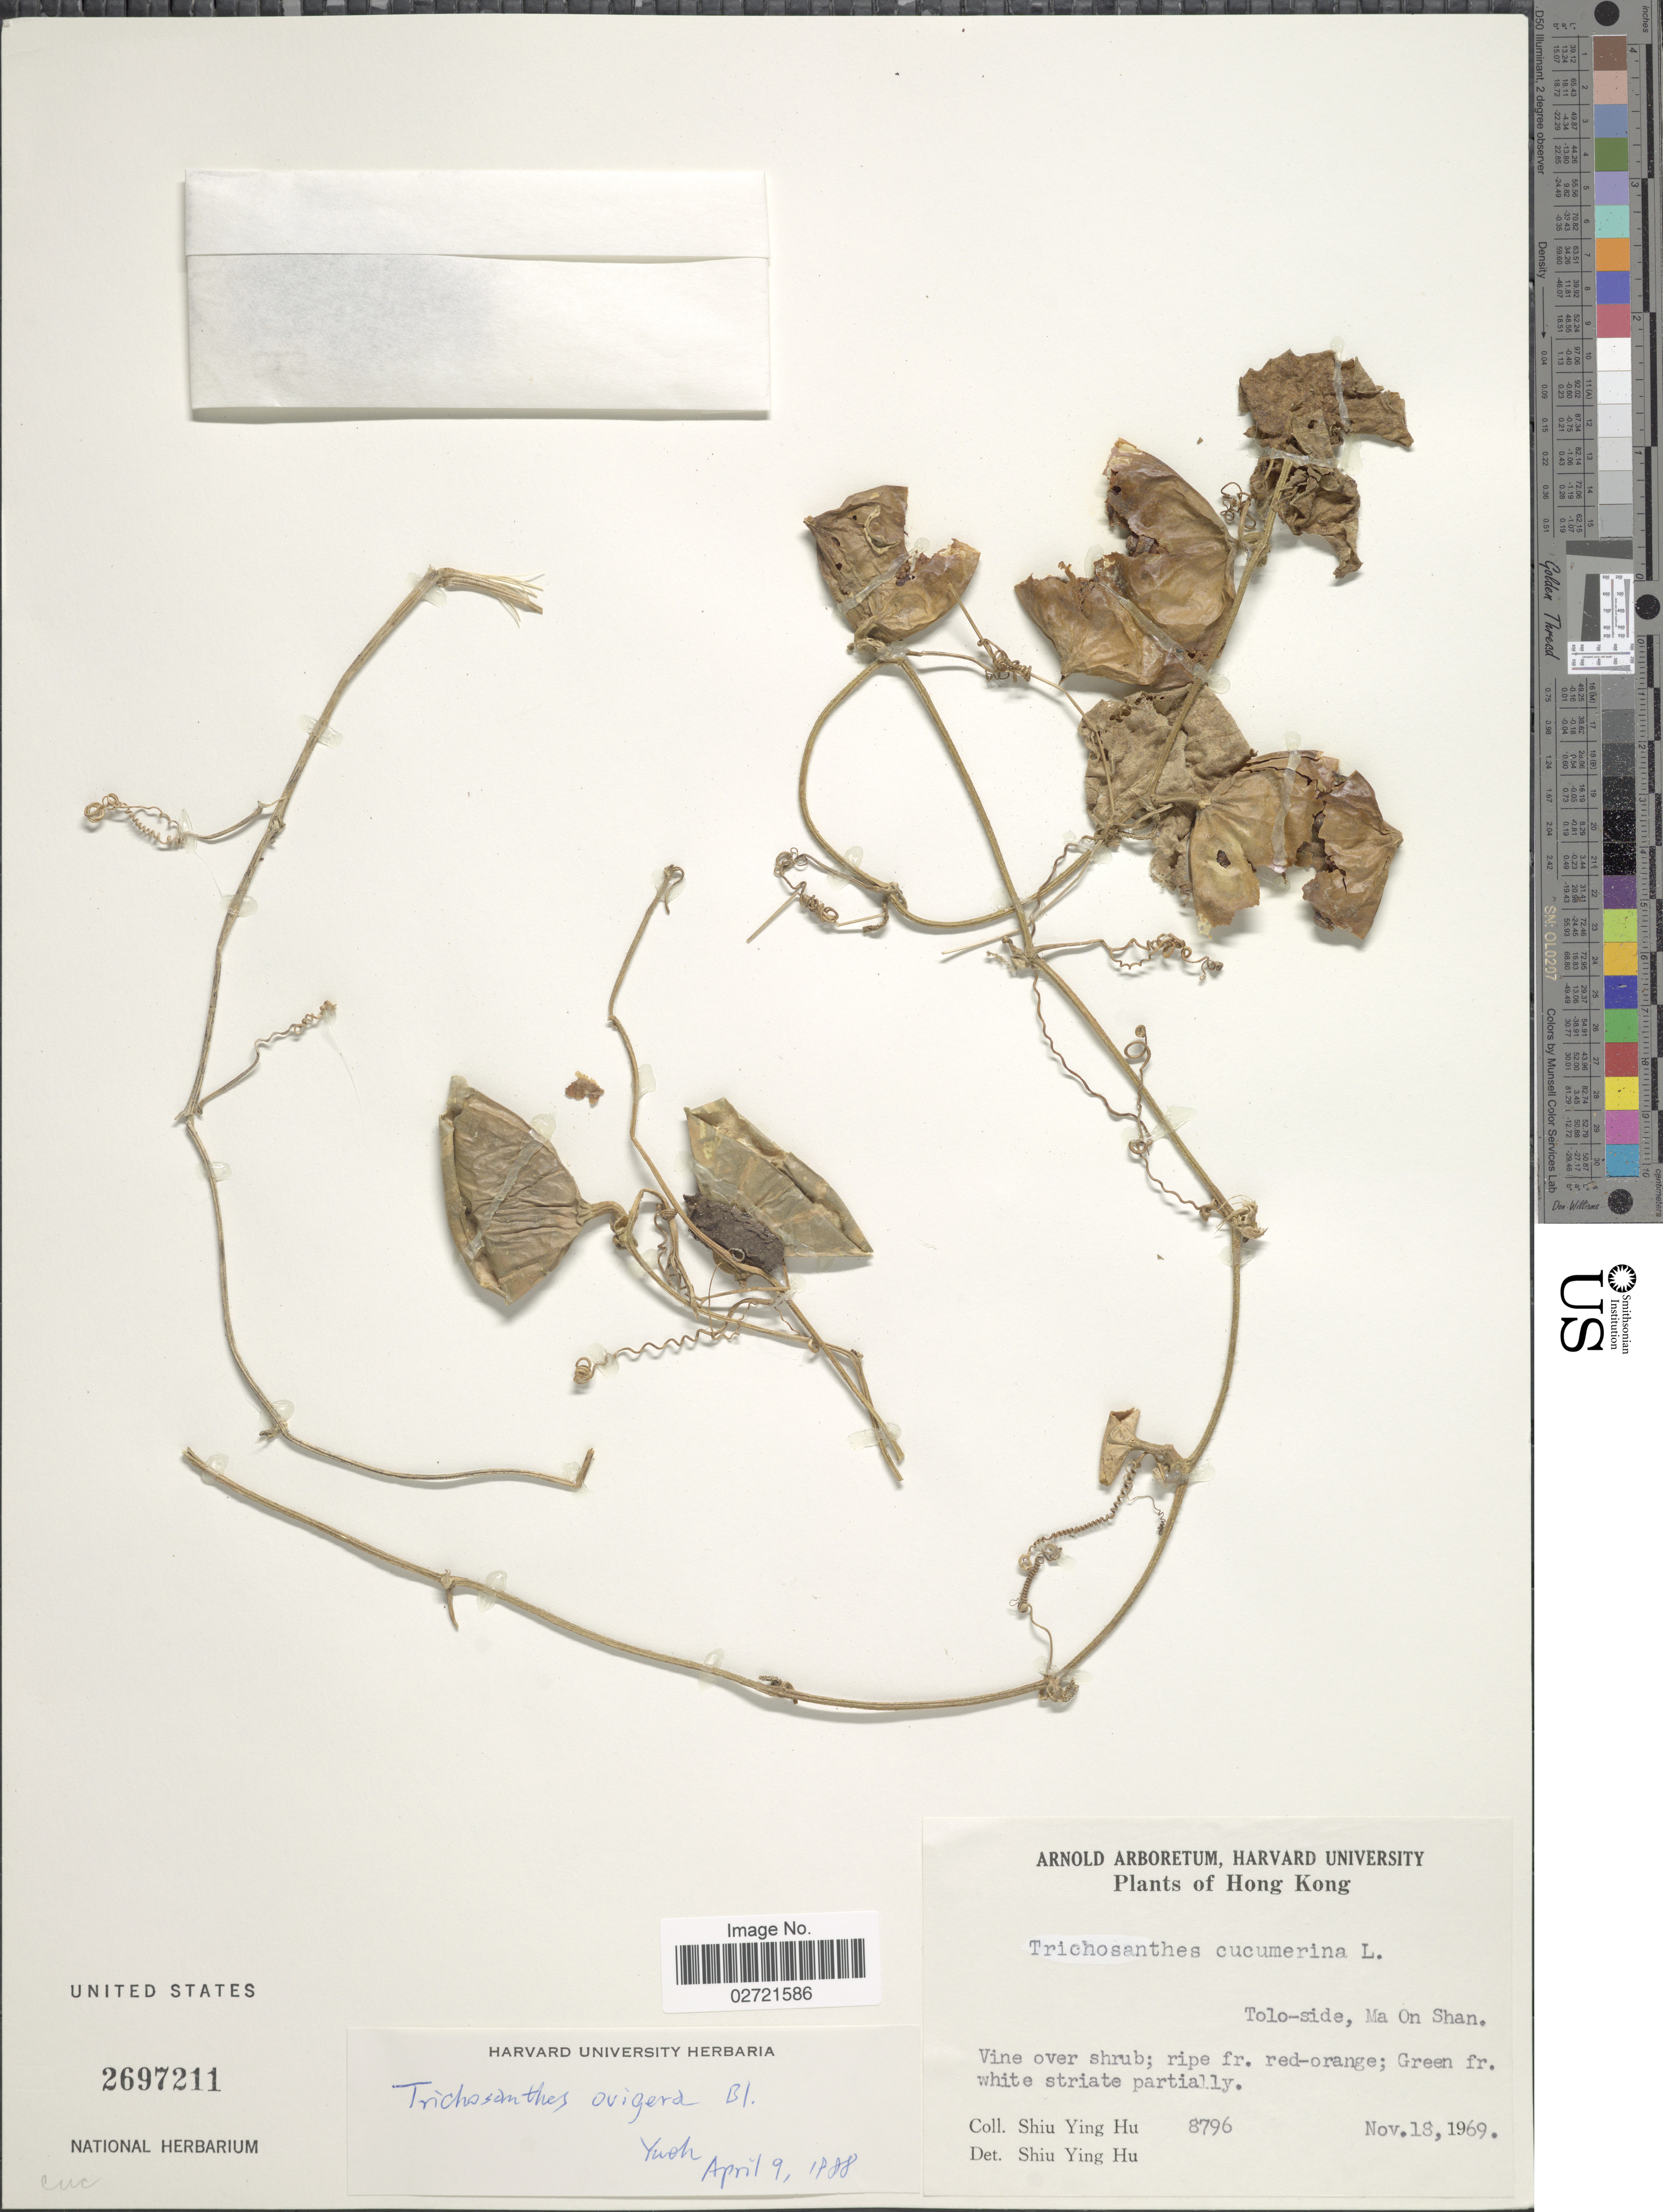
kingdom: Plantae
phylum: Tracheophyta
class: Magnoliopsida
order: Cucurbitales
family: Cucurbitaceae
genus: Trichosanthes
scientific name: Trichosanthes ovigera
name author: Blume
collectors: S. Y. Hu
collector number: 8796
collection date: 1969-11-18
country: China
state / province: Hong Kong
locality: Hong Kong, Tolo-side, Ma On Shan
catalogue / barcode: US 2697211